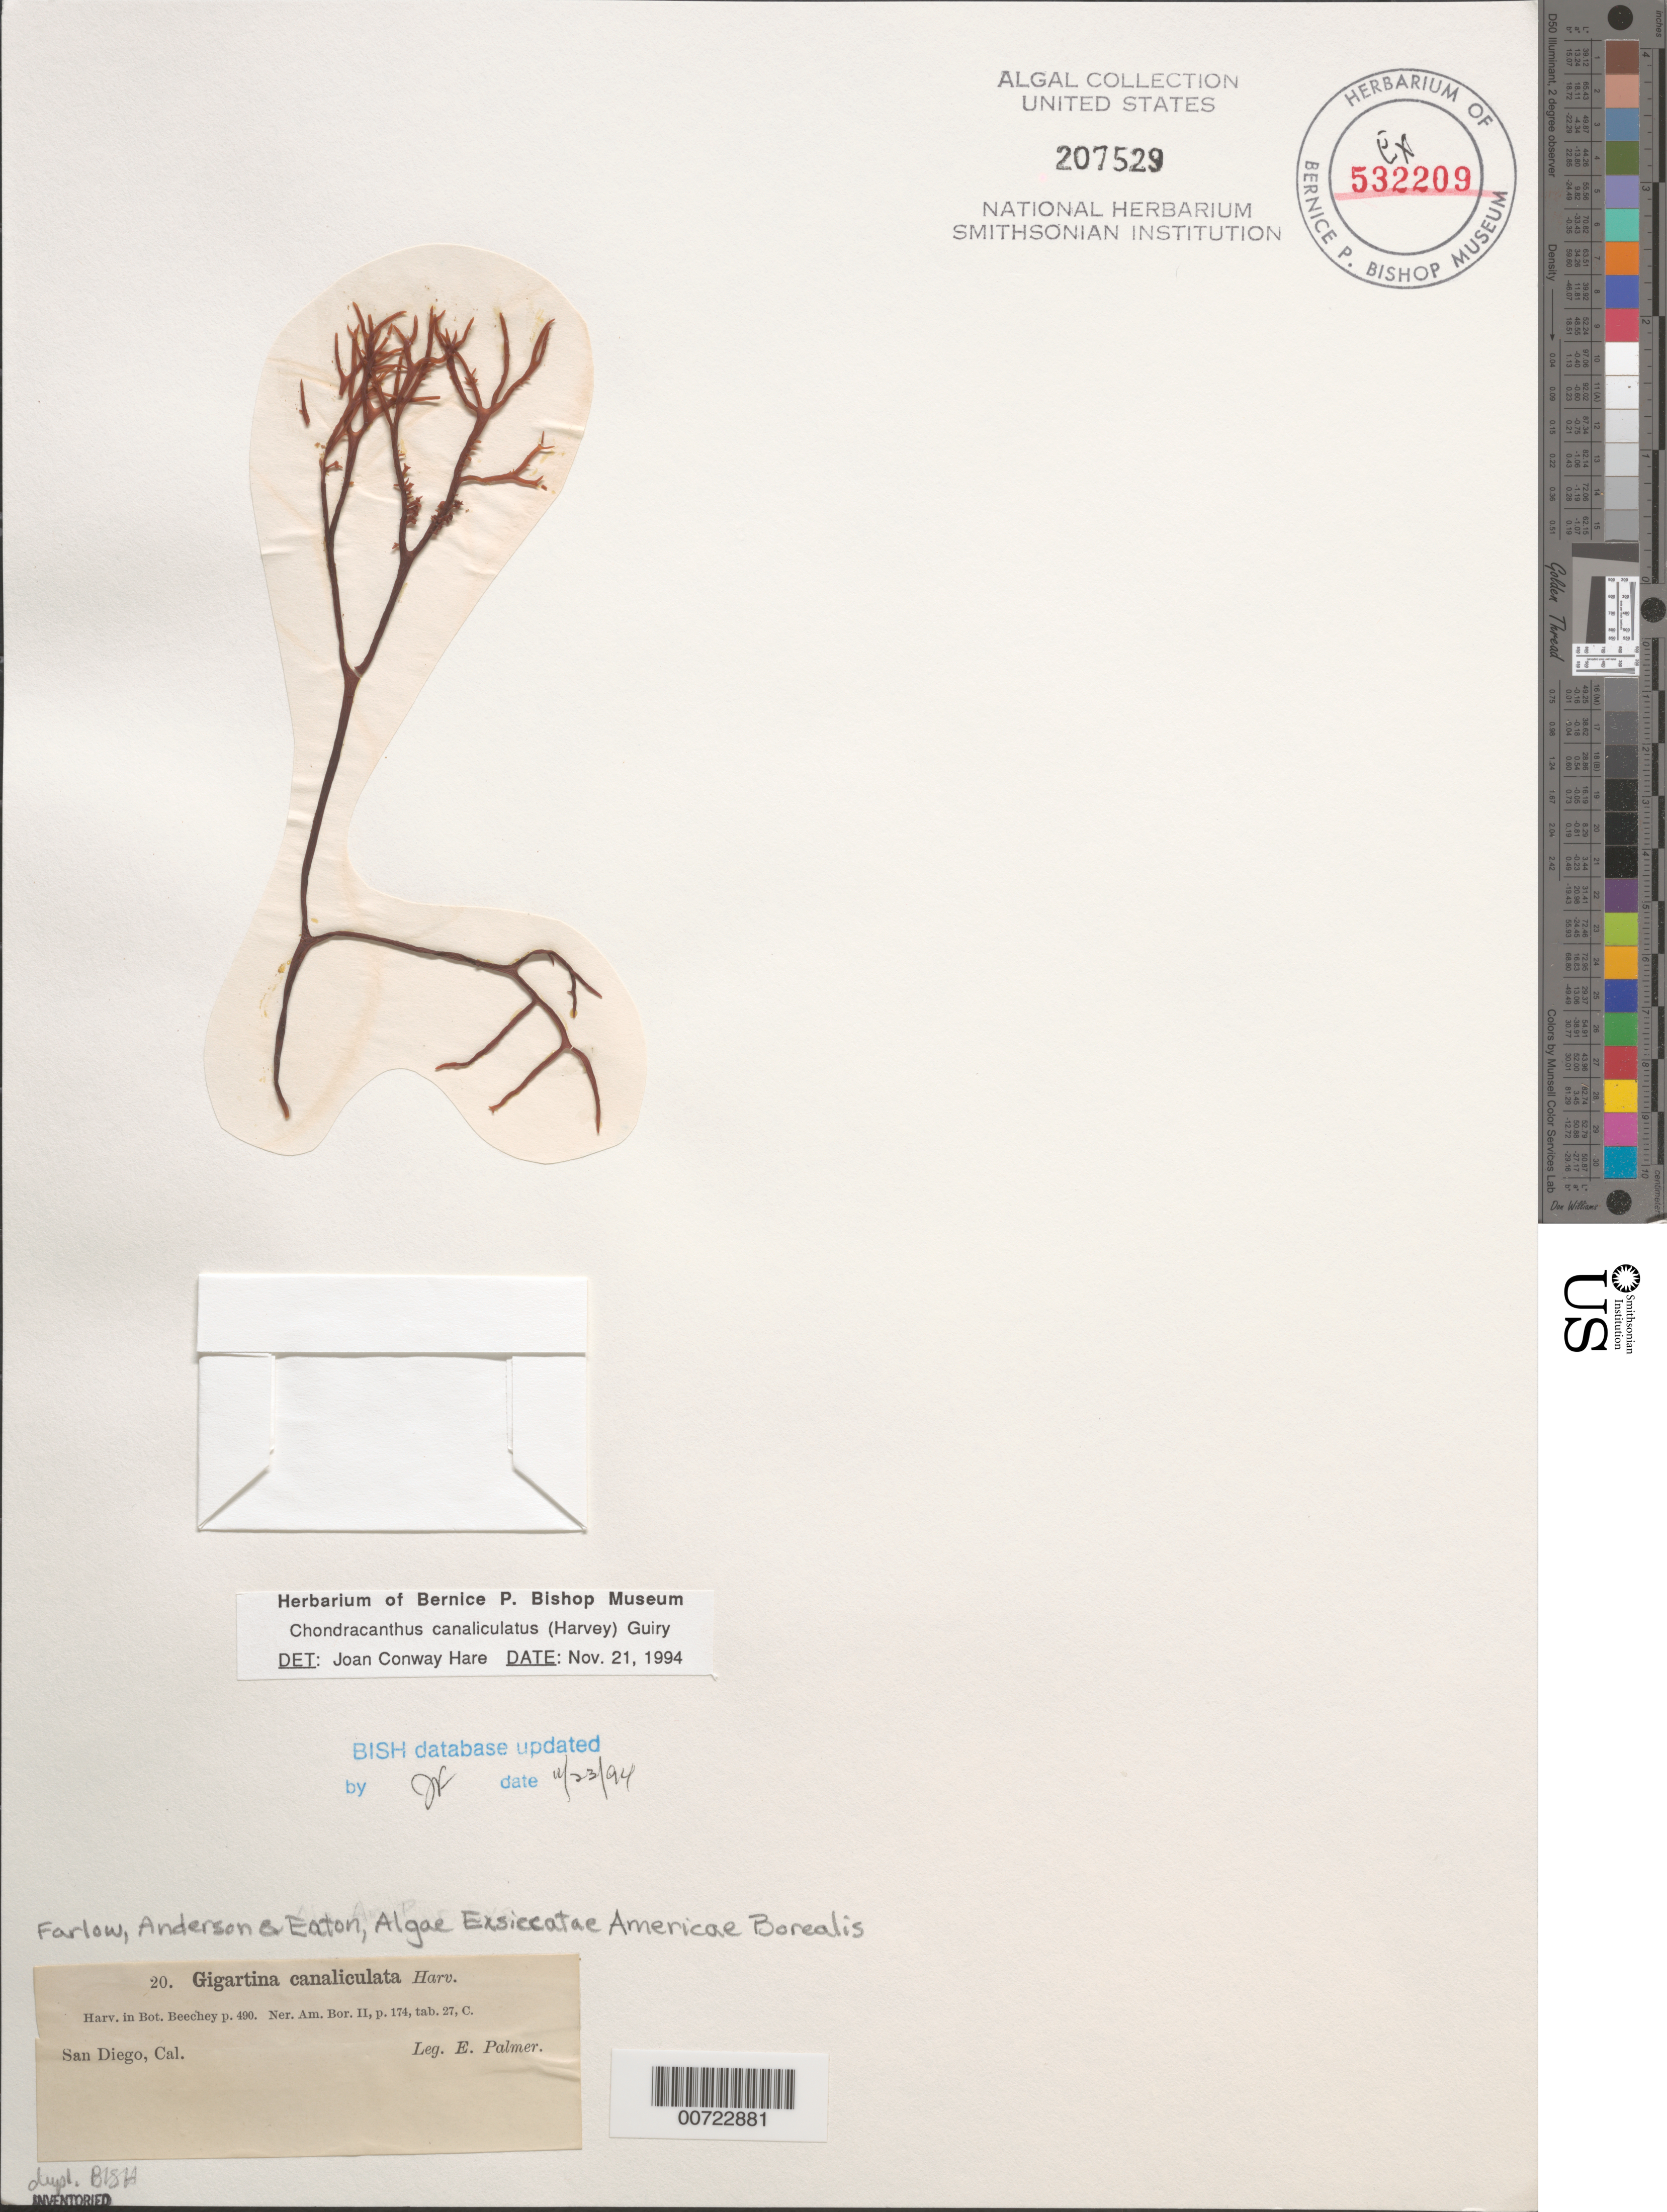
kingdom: Plantae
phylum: Rhodophyta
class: Florideophyceae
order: Gigartinales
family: Gigartinaceae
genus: Chondracanthus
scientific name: Chondracanthus canaliculatus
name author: (Harv.) Guiry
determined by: Hare, Joan Conway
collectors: E. Palmer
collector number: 20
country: United States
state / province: California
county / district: San Diego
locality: San Diego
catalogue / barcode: US 207529